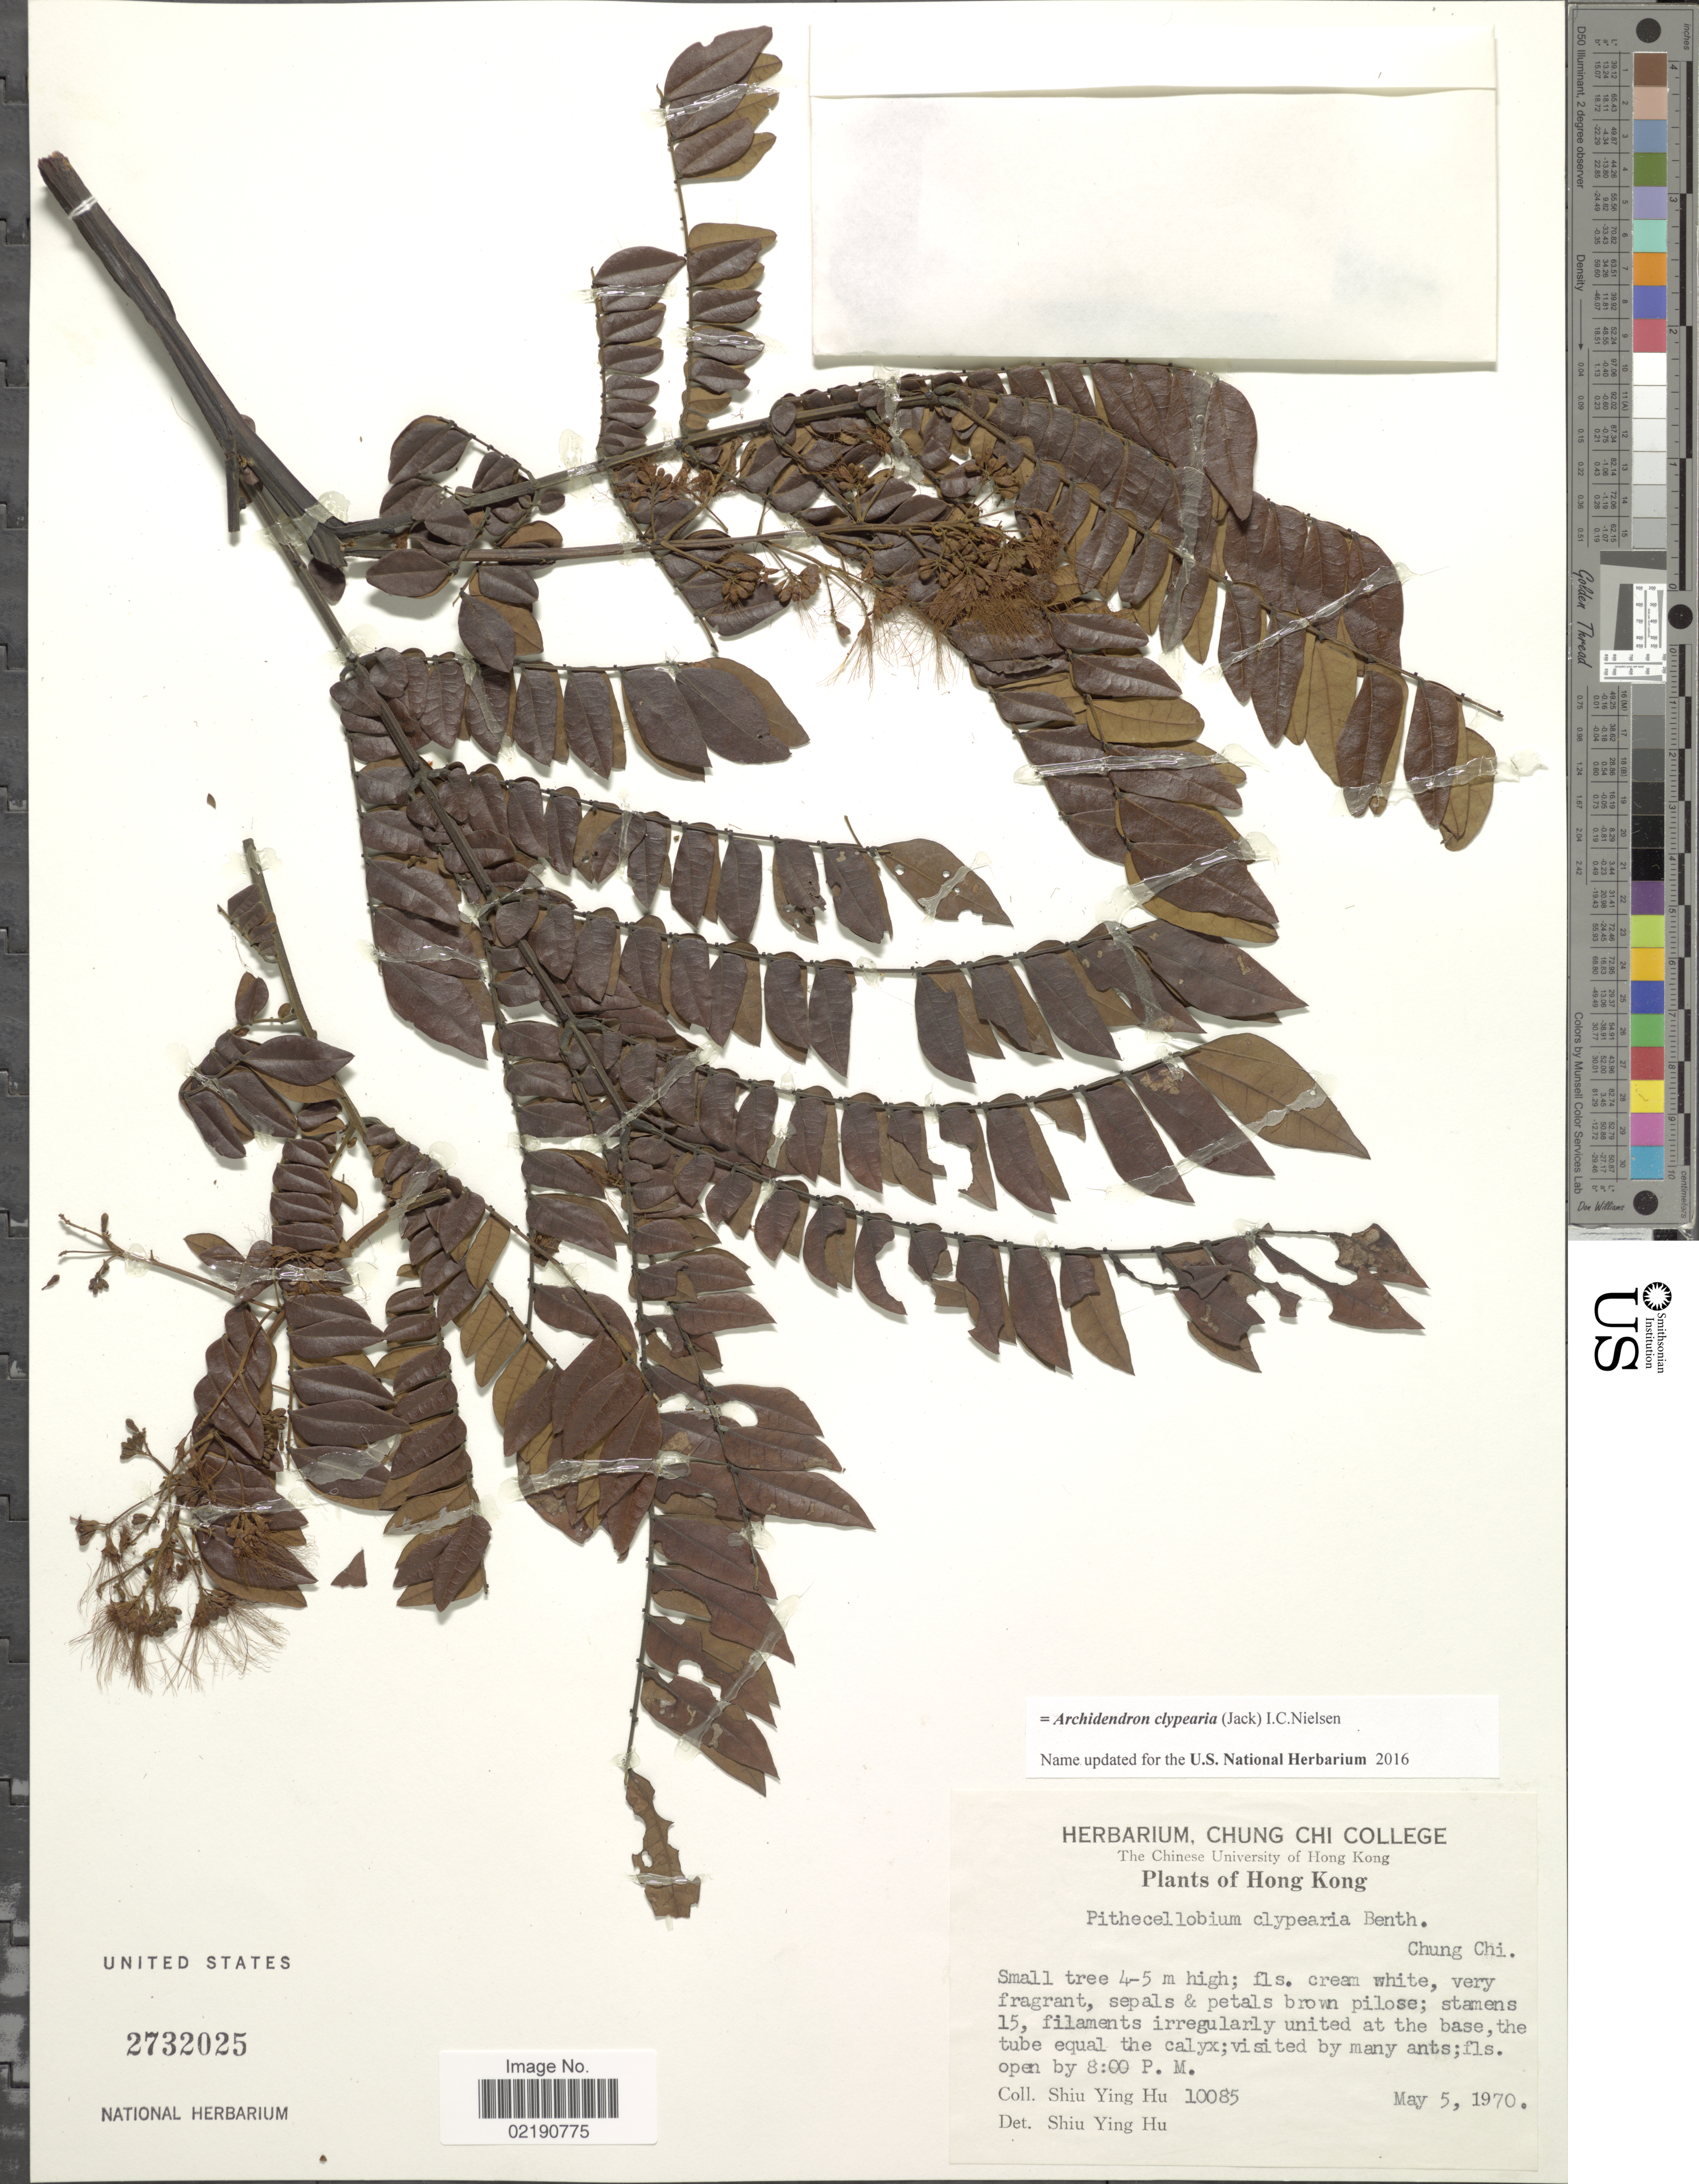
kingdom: Plantae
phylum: Tracheophyta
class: Magnoliopsida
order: Fabales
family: Fabaceae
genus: Archidendron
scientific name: Archidendron clypearia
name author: (Jack) I.C. Nielsen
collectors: S. Y. Hu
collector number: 10085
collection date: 1970-05-05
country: China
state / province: Hong Kong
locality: Chung Chi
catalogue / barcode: US 2732025